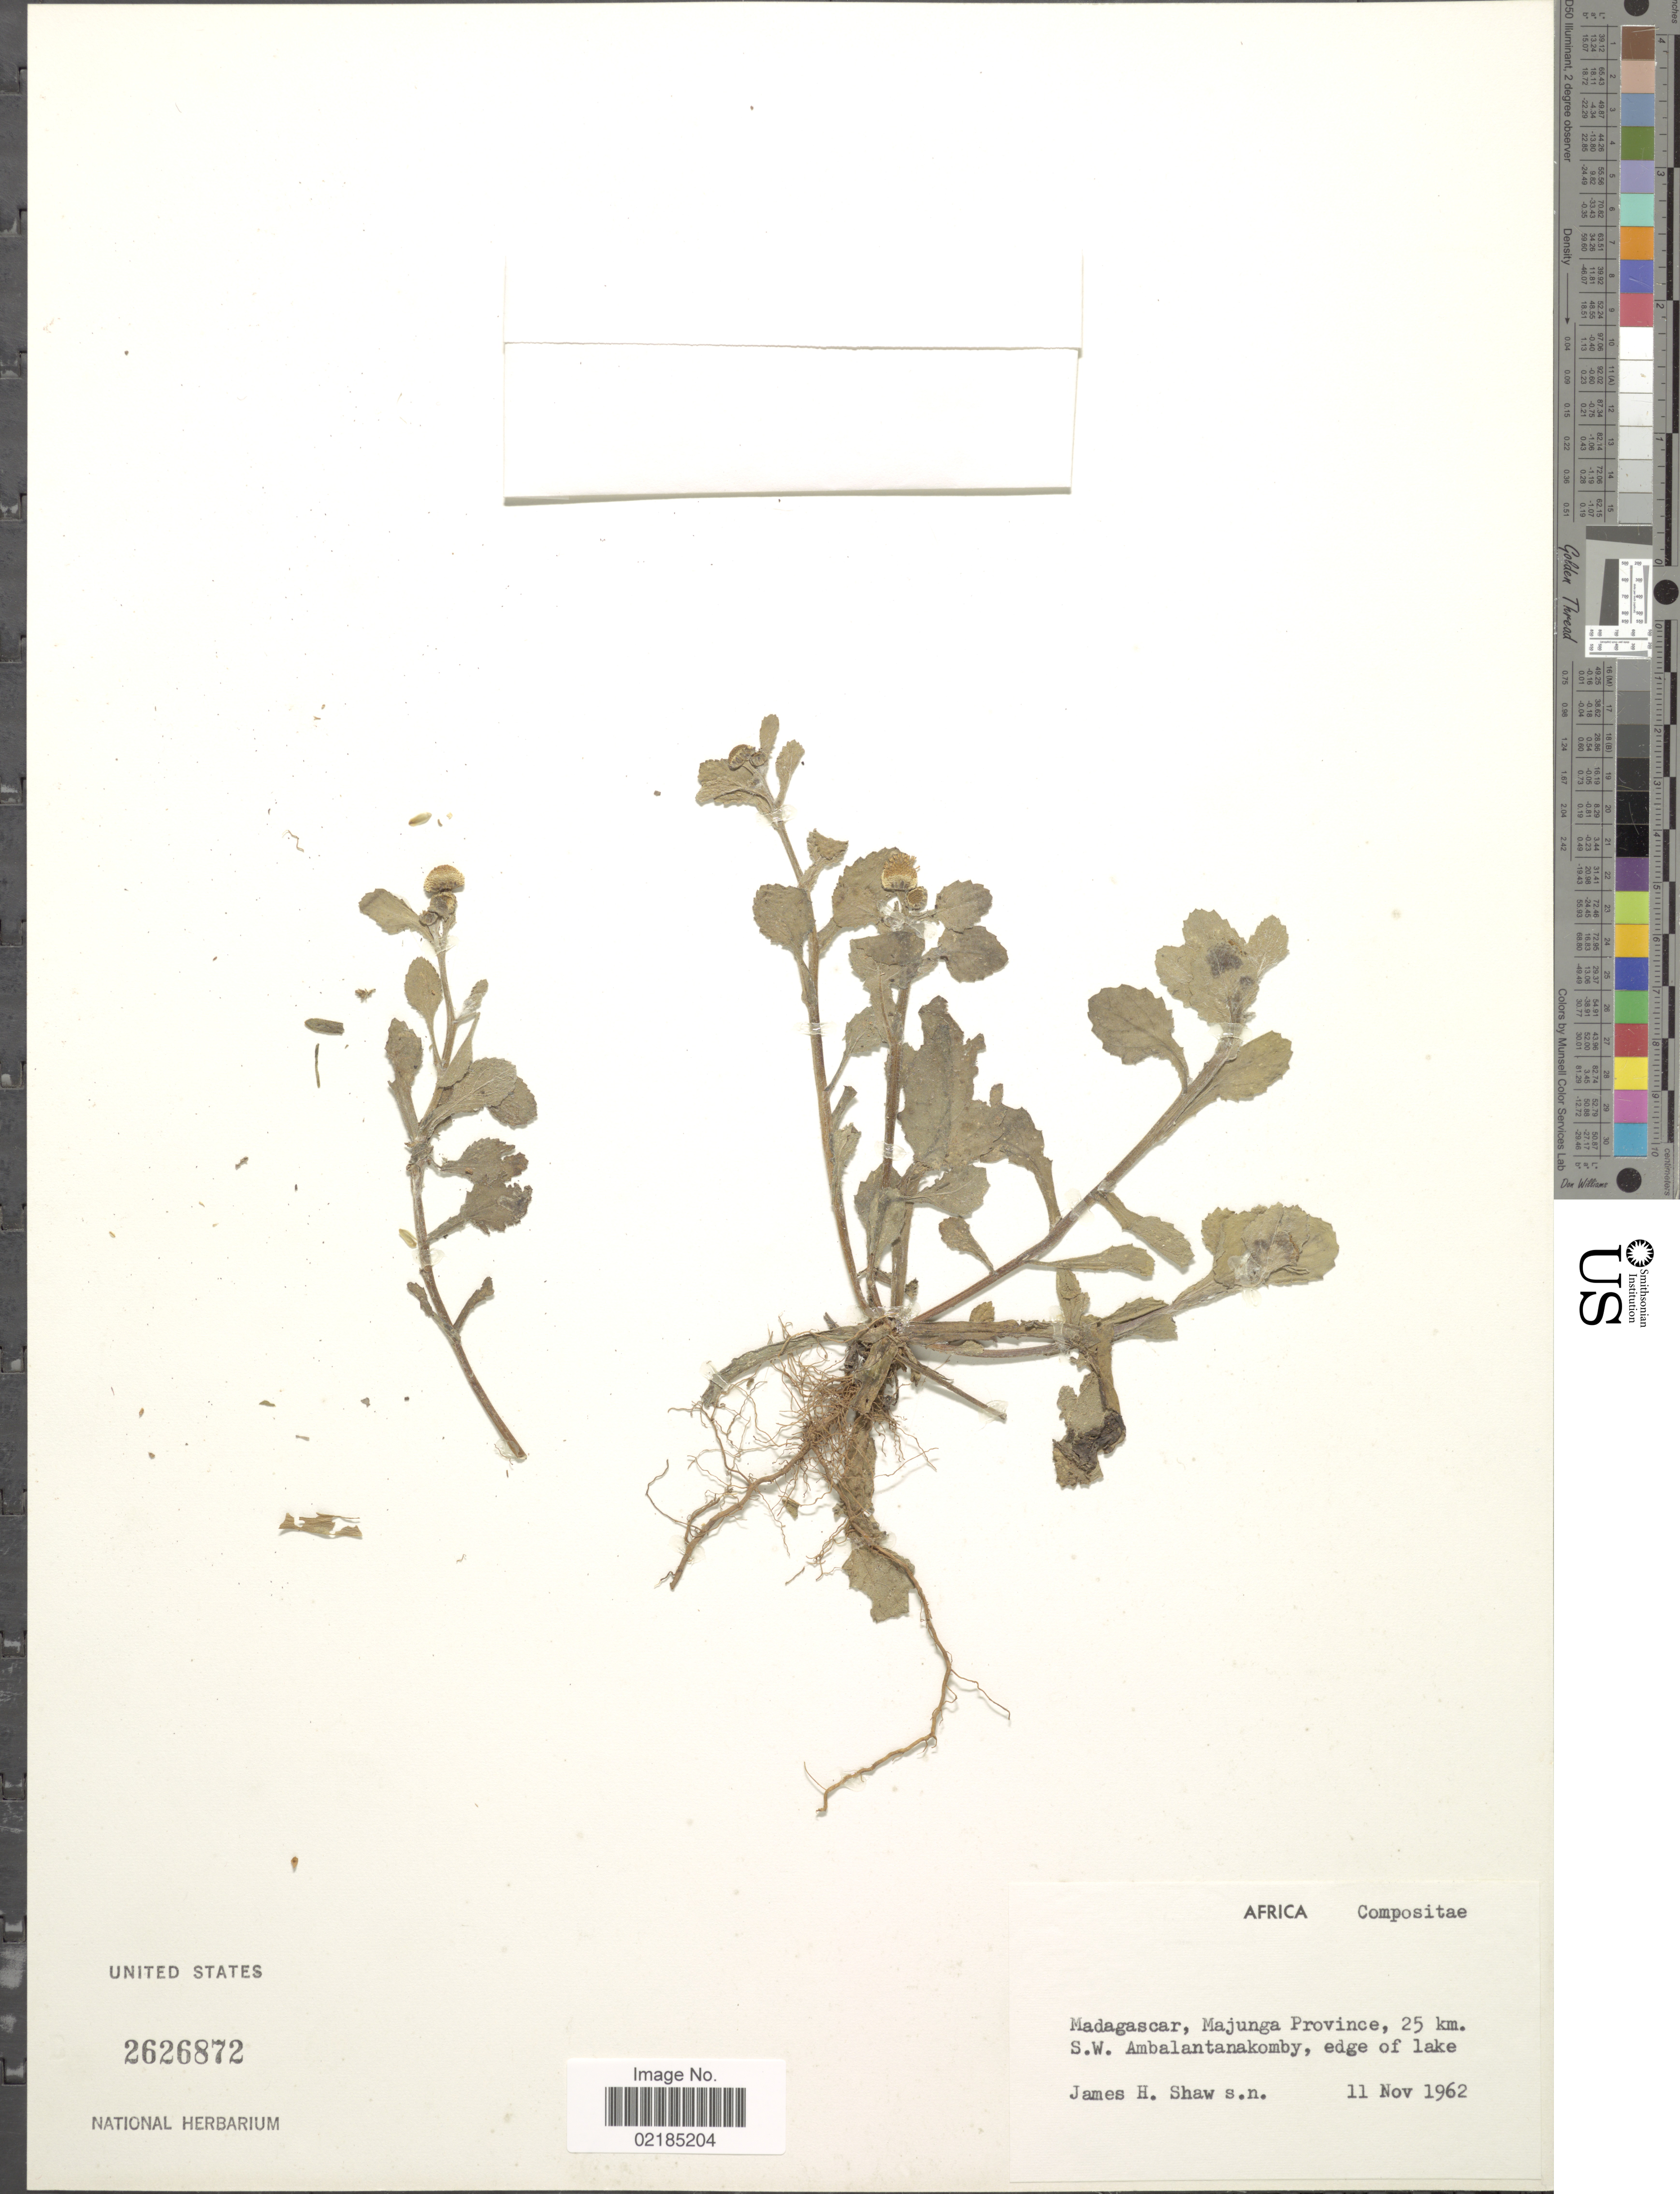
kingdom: Plantae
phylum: Tracheophyta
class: Magnoliopsida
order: Asterales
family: Asteraceae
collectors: J. H. Shaw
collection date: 1962-11-11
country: Madagascar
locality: Madagascar, Majunga Province, 25 km. S.W. Ambalantanakomby, edge of lake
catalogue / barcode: US 2626872